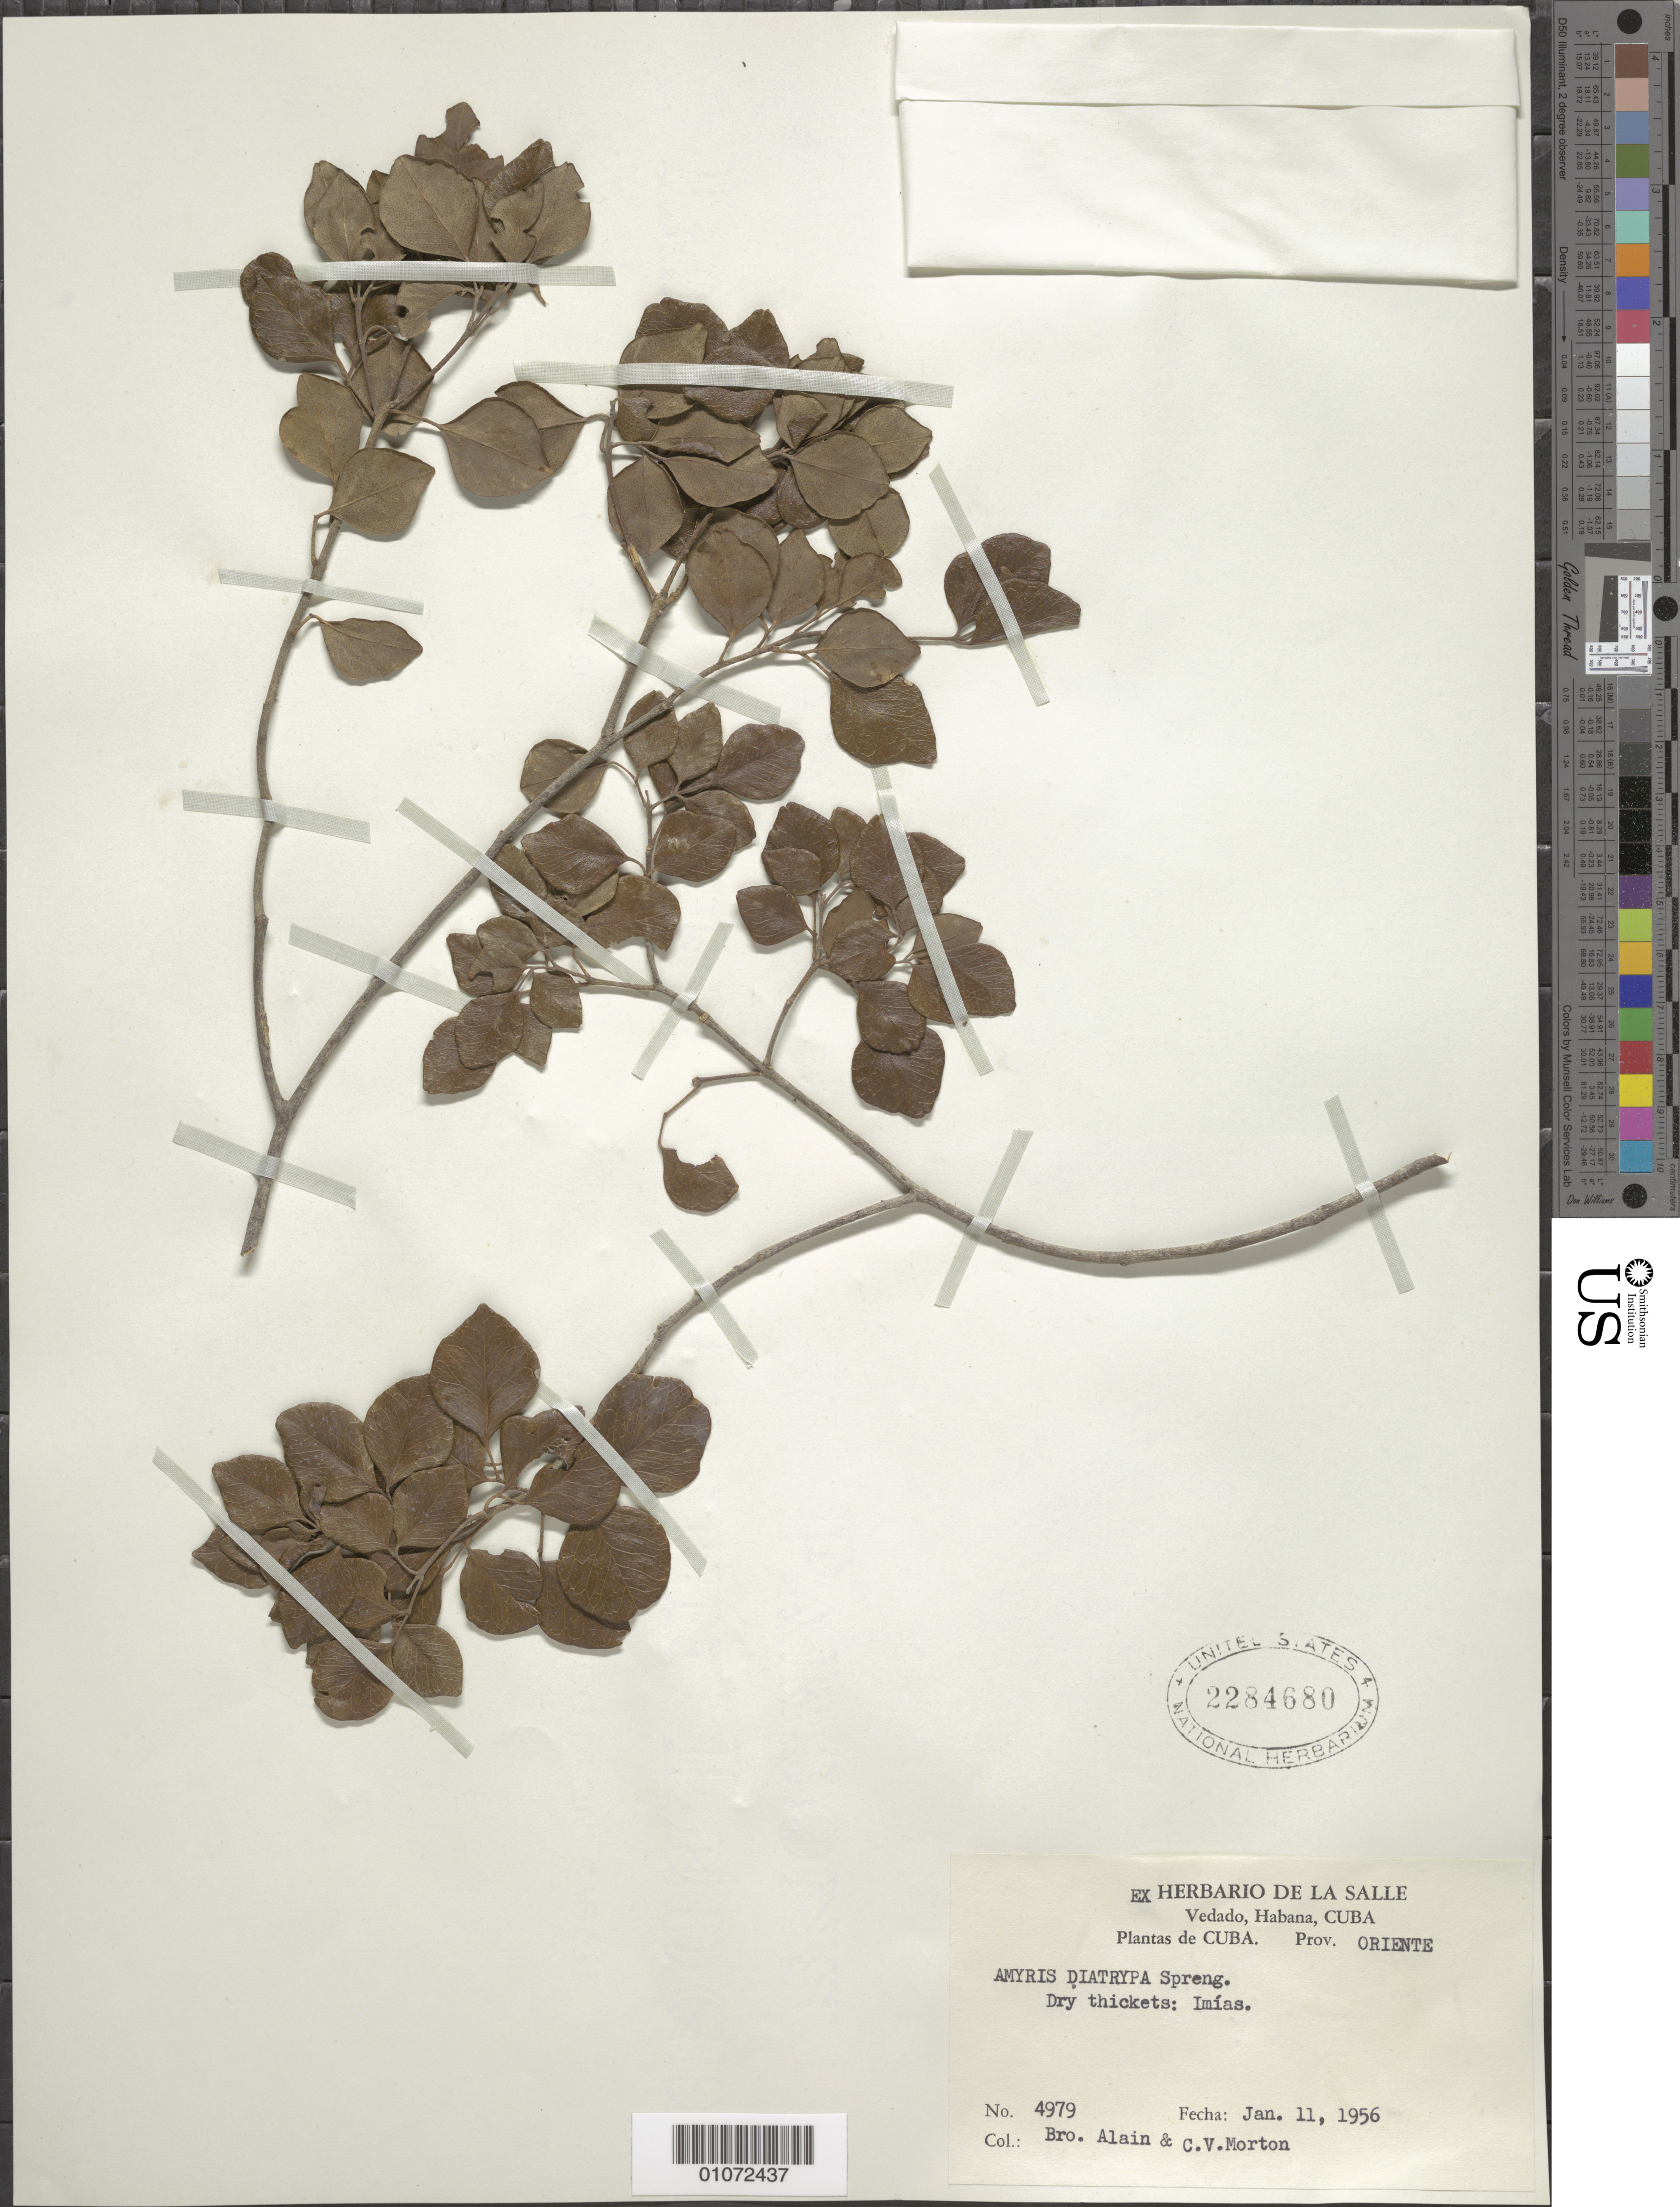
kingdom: Plantae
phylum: Tracheophyta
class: Magnoliopsida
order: Sapindales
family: Rutaceae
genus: Amyris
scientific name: Amyris diatrypa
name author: Spreng.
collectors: A. H. Liogier & C. V. Morton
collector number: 4979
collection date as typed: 11 Jan 1956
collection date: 1956-01-11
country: Cuba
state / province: Guantanamo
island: Cuba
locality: Dry thickets: Imias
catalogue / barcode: US 2284680